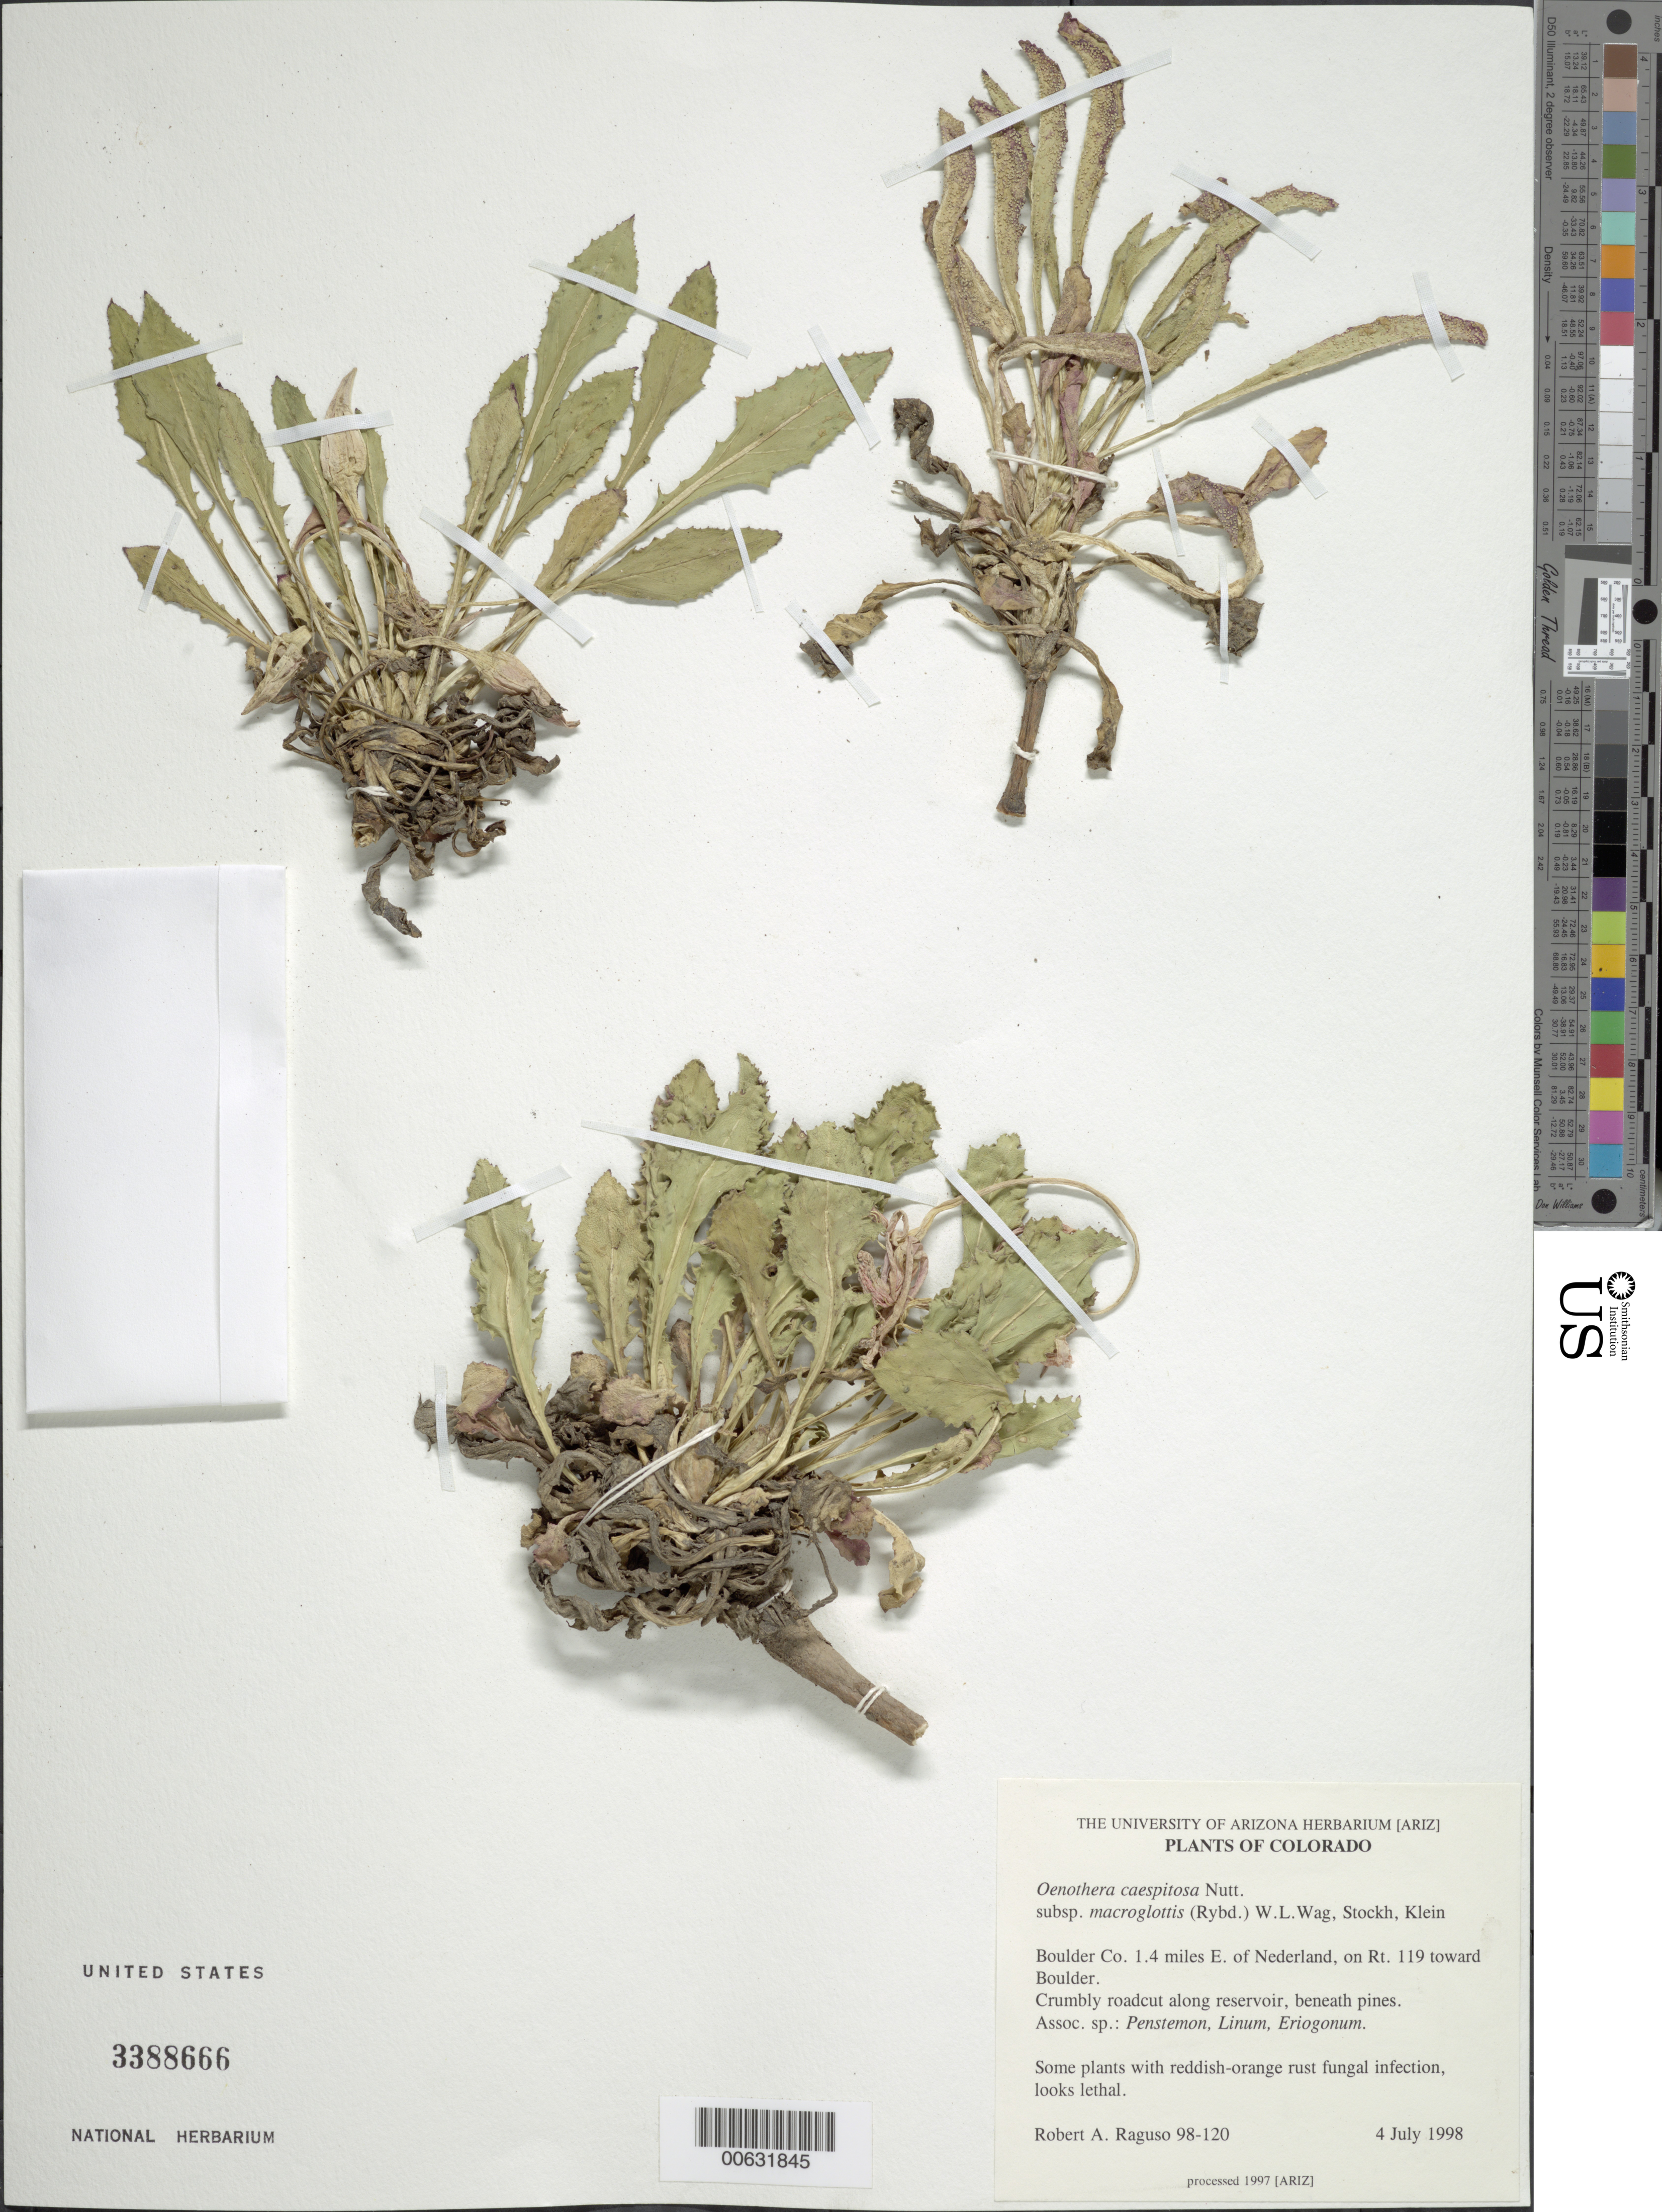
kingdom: Plantae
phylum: Tracheophyta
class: Magnoliopsida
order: Myrtales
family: Onagraceae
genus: Oenothera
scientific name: Oenothera cespitosa subsp. macroglottis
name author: (Rydb.) W.L. Wagner et al.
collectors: R. Raguso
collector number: RAR98-120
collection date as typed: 04 Jul 1998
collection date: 1998-07-04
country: United States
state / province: Colorado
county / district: Boulder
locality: E of Nederland, on Rt 119 toward Bolder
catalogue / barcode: US 3388666